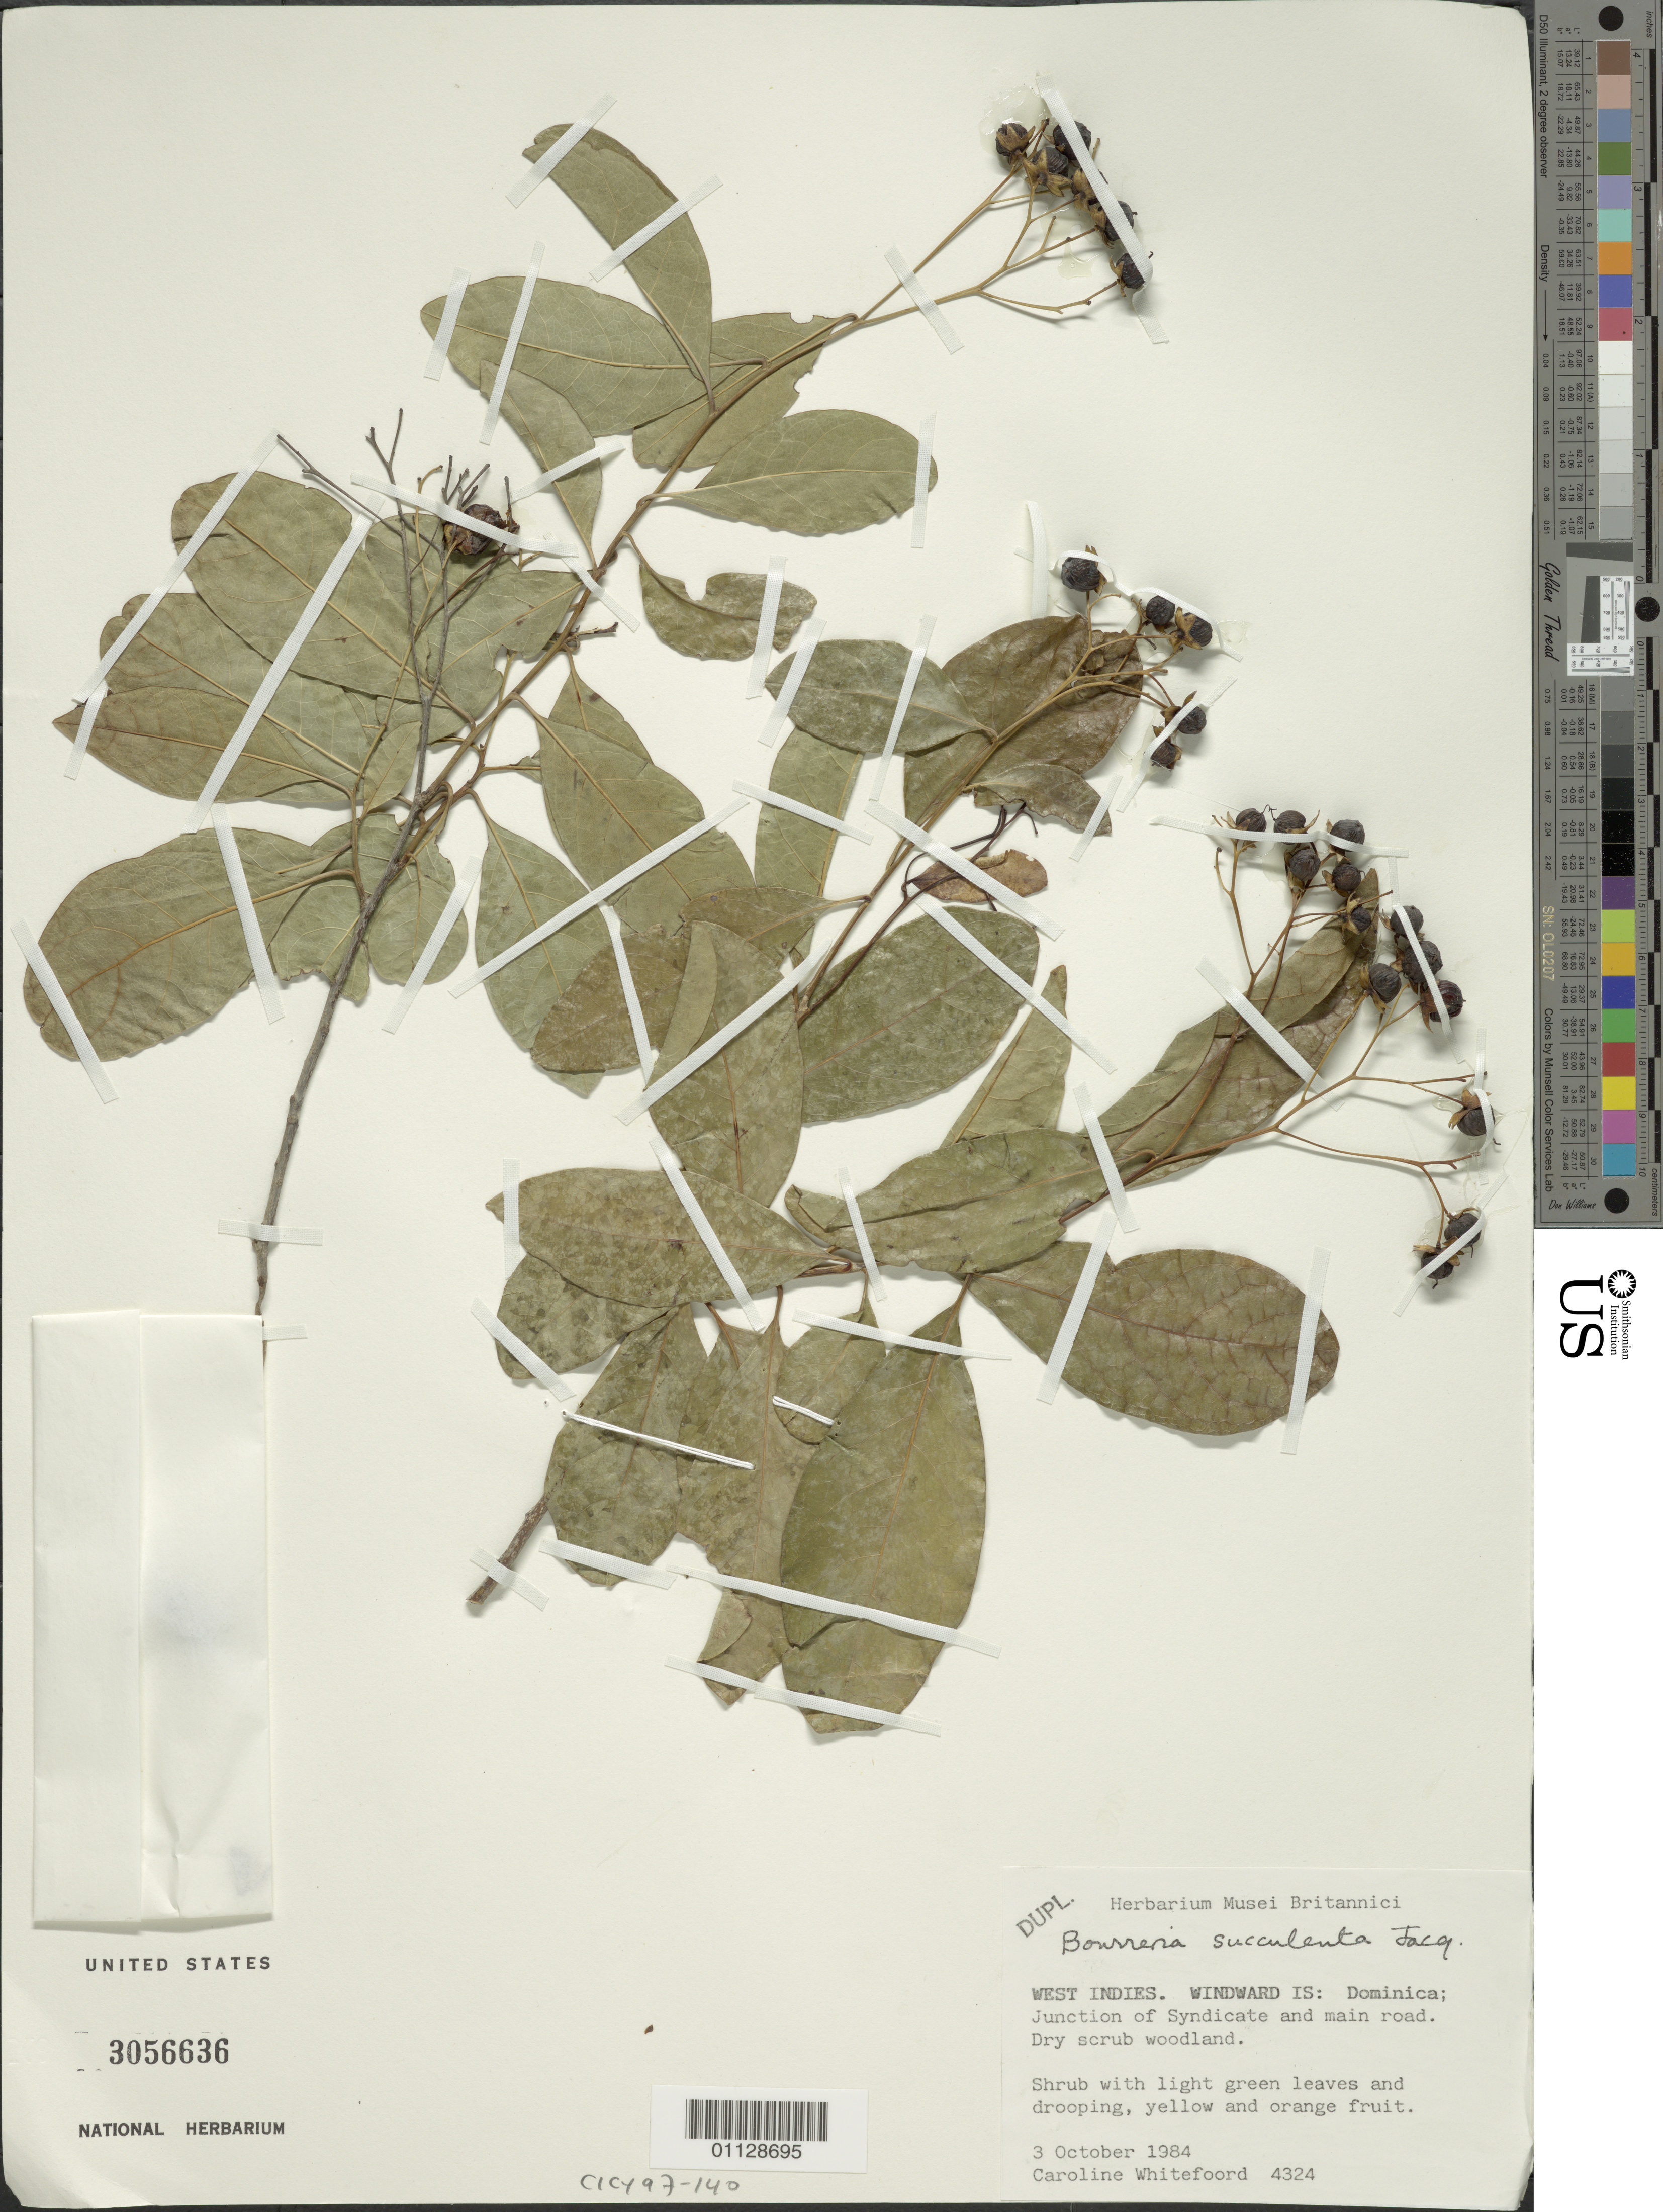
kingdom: Plantae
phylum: Tracheophyta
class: Magnoliopsida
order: Boraginales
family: Ehretiaceae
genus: Bourreria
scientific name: Bourreria succulenta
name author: Jacq.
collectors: C. Whitefoord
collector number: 4324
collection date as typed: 03 Oct 1984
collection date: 1984-10-03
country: Dominica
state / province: St. Peter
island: Dominica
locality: Junction of Syndicate and main road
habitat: dry scrub woodland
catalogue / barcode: US 3056636